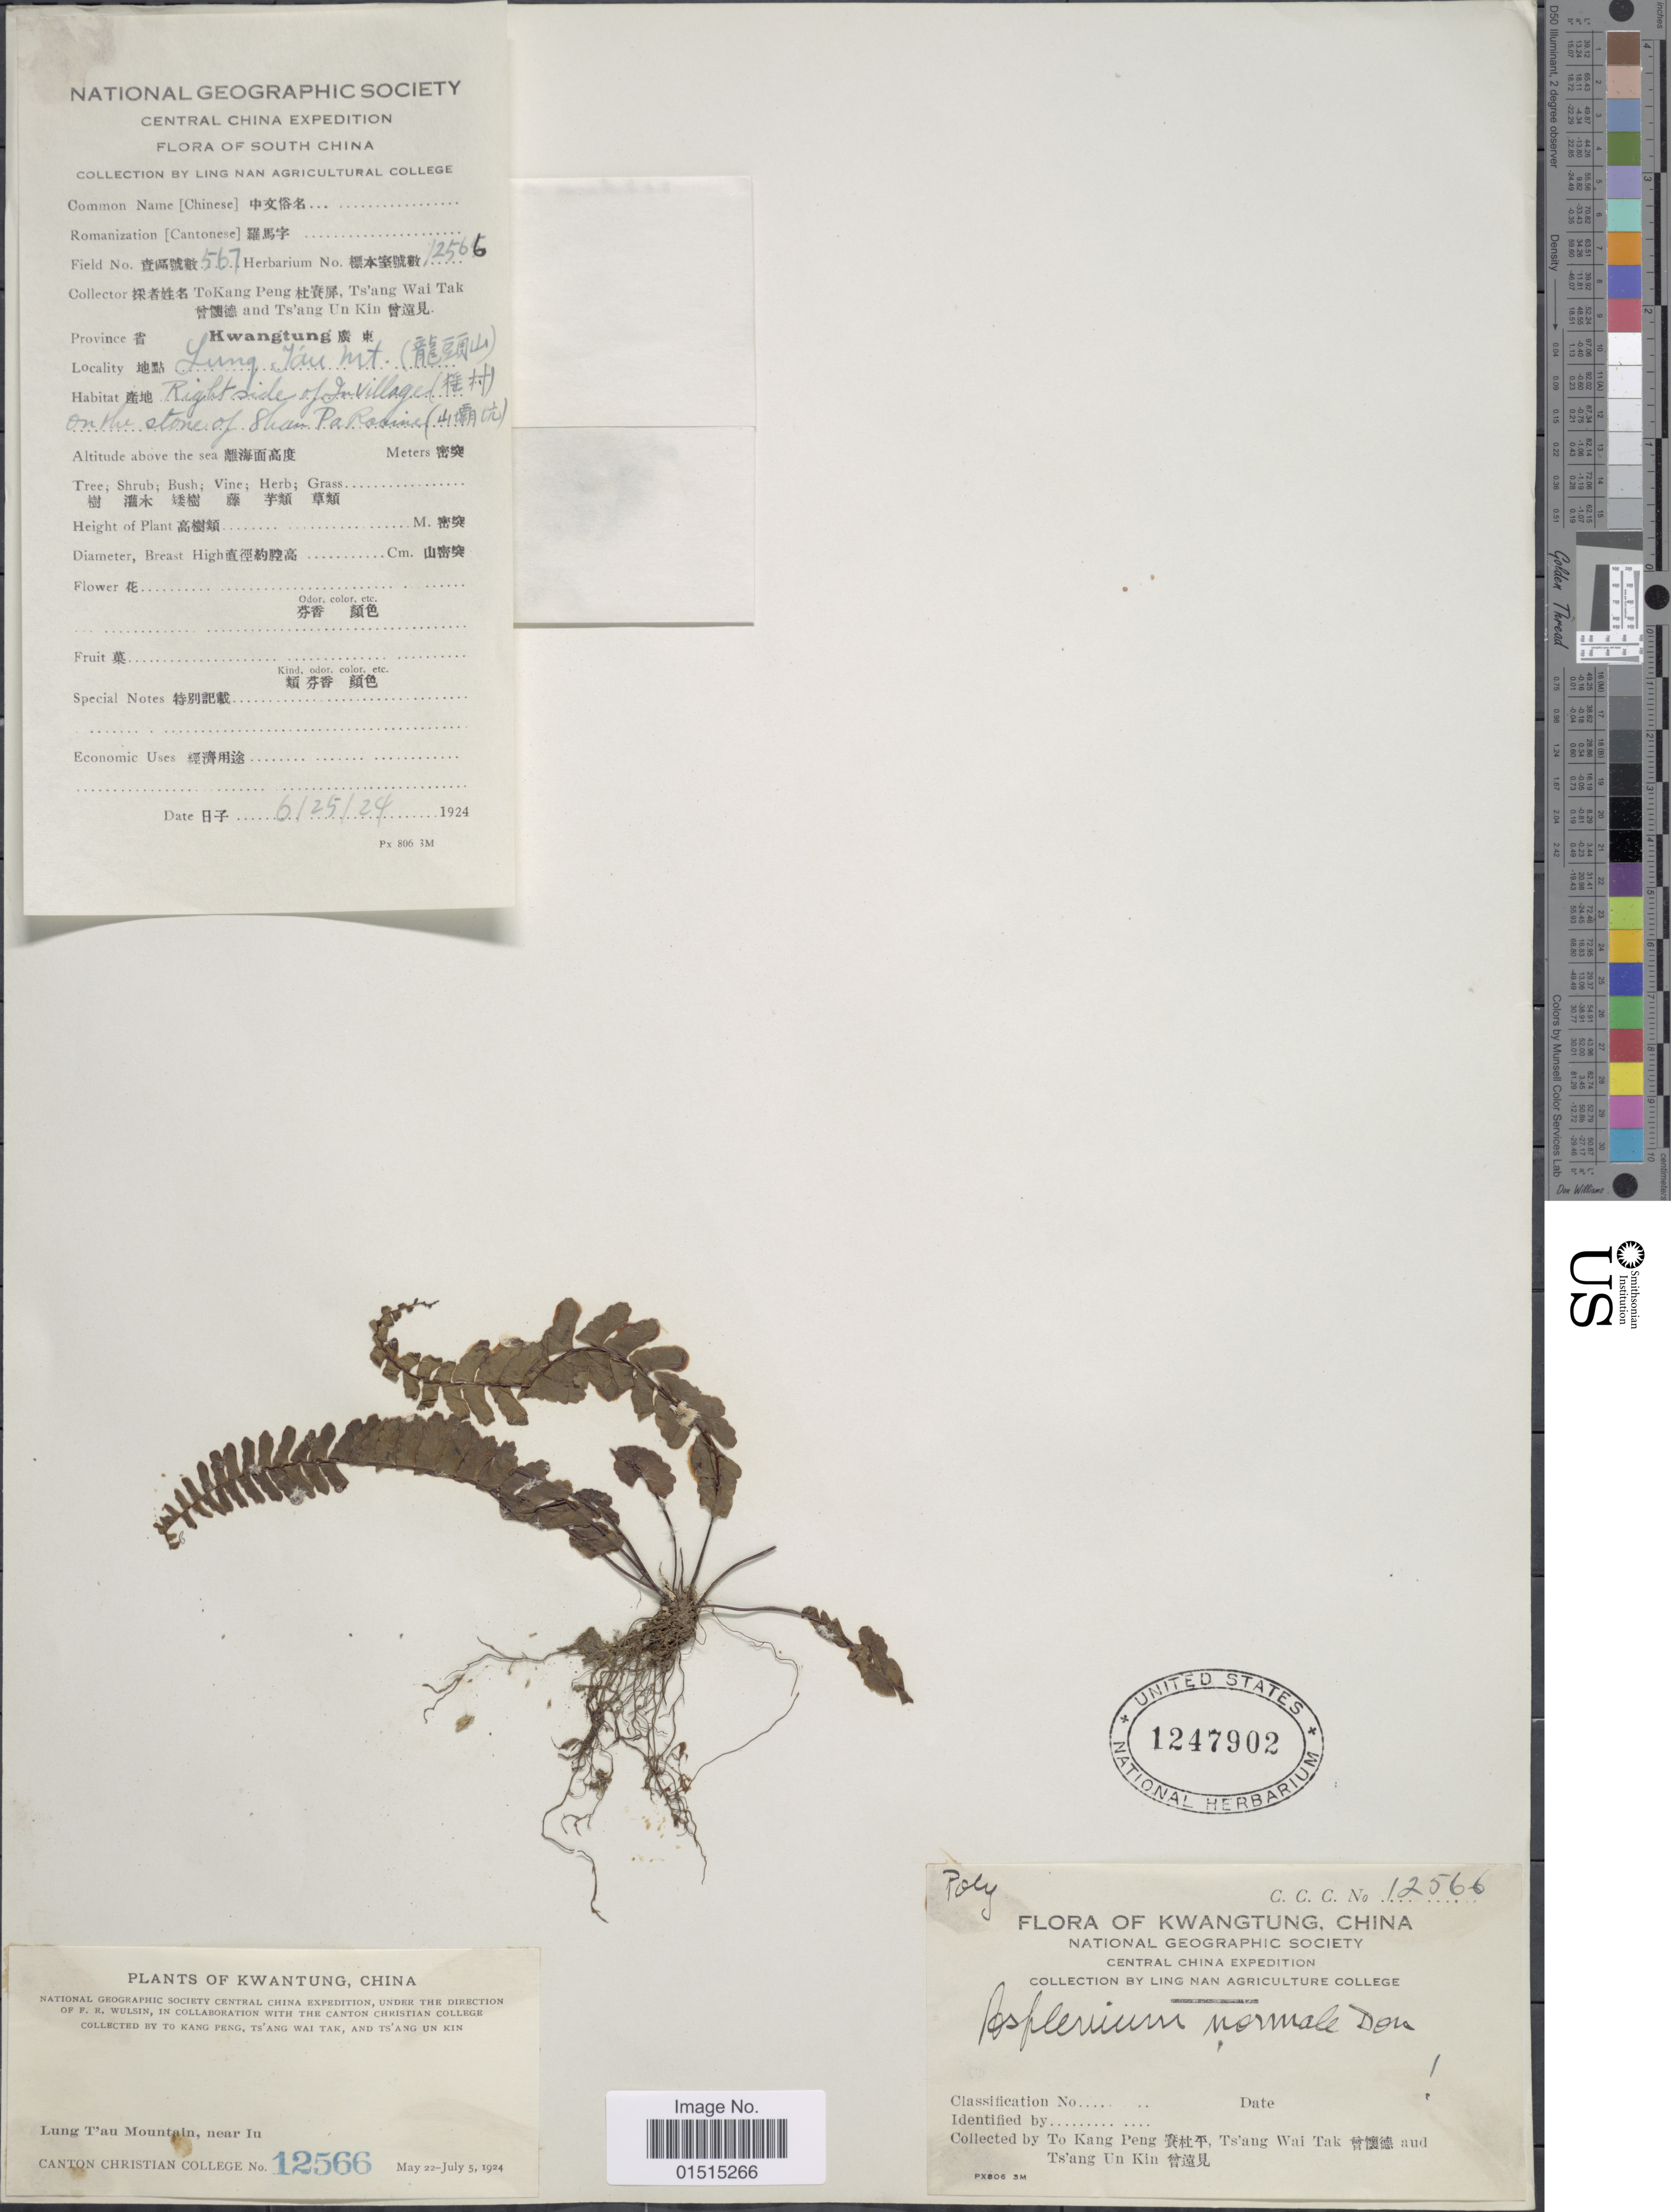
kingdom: Plantae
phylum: Tracheophyta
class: Polypodiopsida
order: Polypodiales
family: Aspleniaceae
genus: Asplenium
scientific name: Asplenium normale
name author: D. Don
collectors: T. K. Peng, W. T. Tsang & U. K. Tsang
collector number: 567/12566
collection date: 1924-06-25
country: China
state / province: Guangdong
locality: Kwangtung, Lung Jau Mt. Right side of in village, on the stone of Shan Paroaine, Lung Táu Mountain, Near Tu [interpreted]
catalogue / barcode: US 1247902